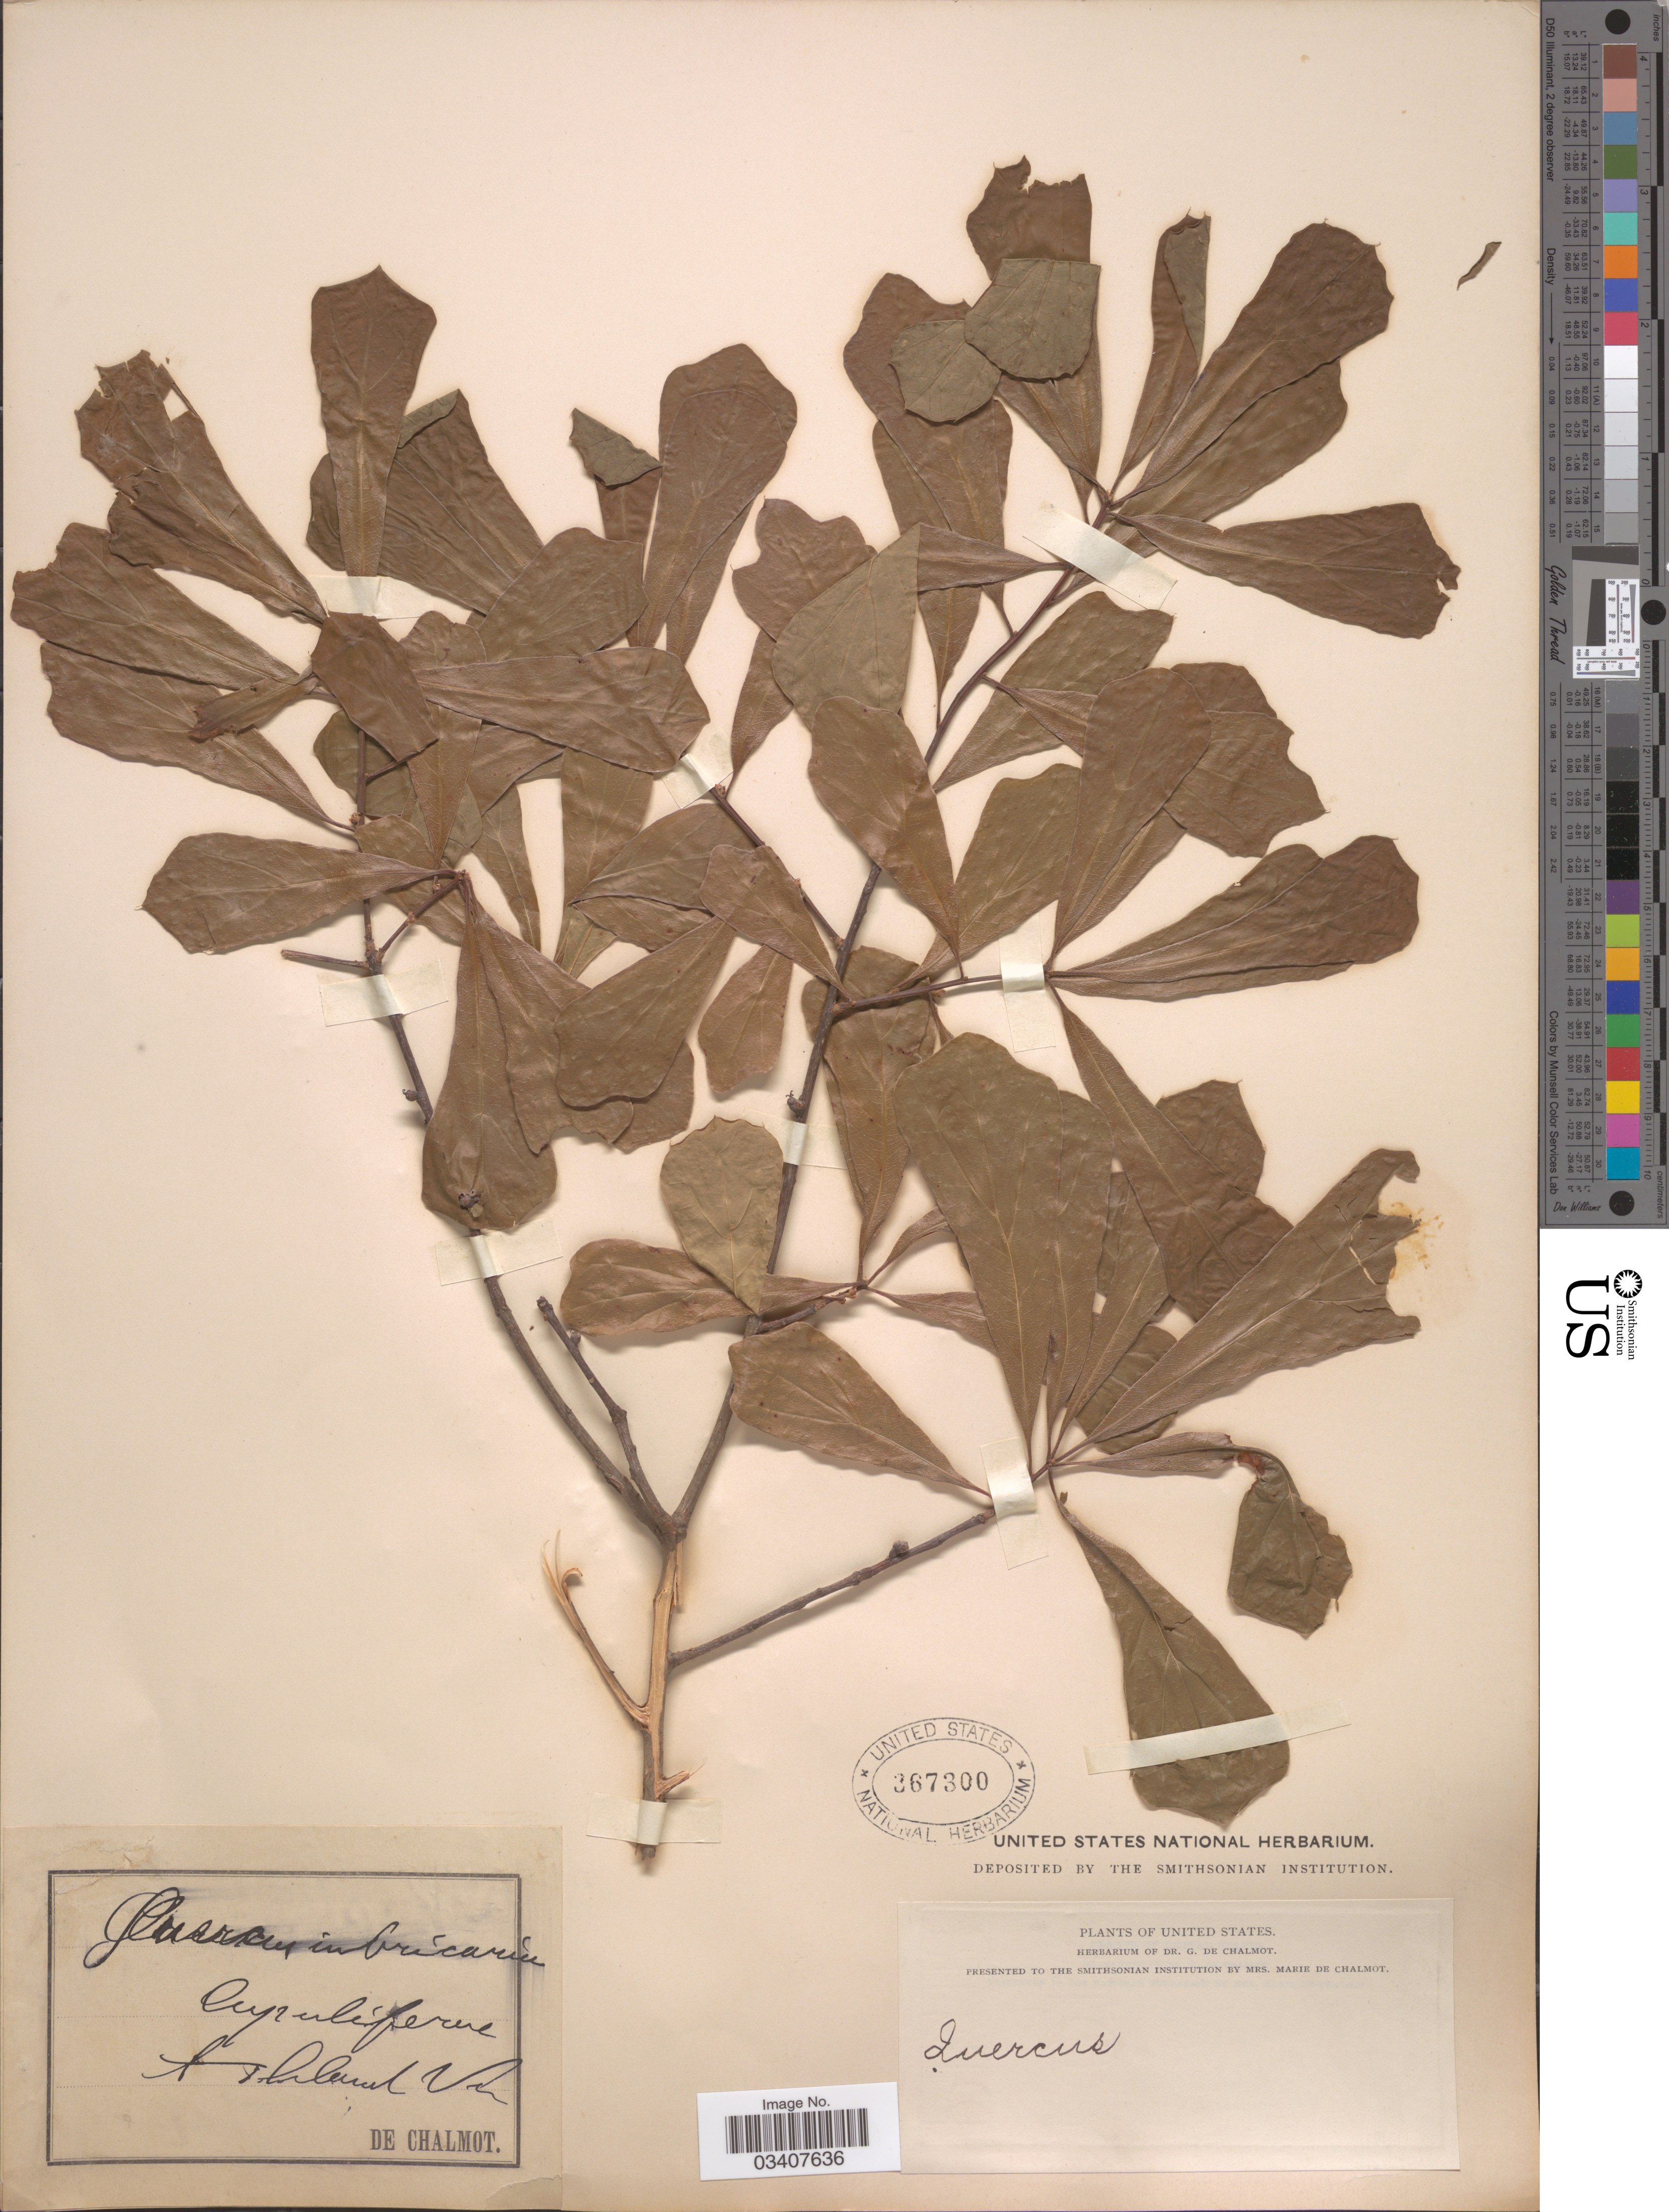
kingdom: Plantae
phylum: Tracheophyta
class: Magnoliopsida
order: Fagales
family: Fagaceae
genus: Quercus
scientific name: Quercus nigra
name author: L.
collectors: G. de Chalmot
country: United States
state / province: Virginia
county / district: Hanover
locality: Ashland.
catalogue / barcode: US 367300